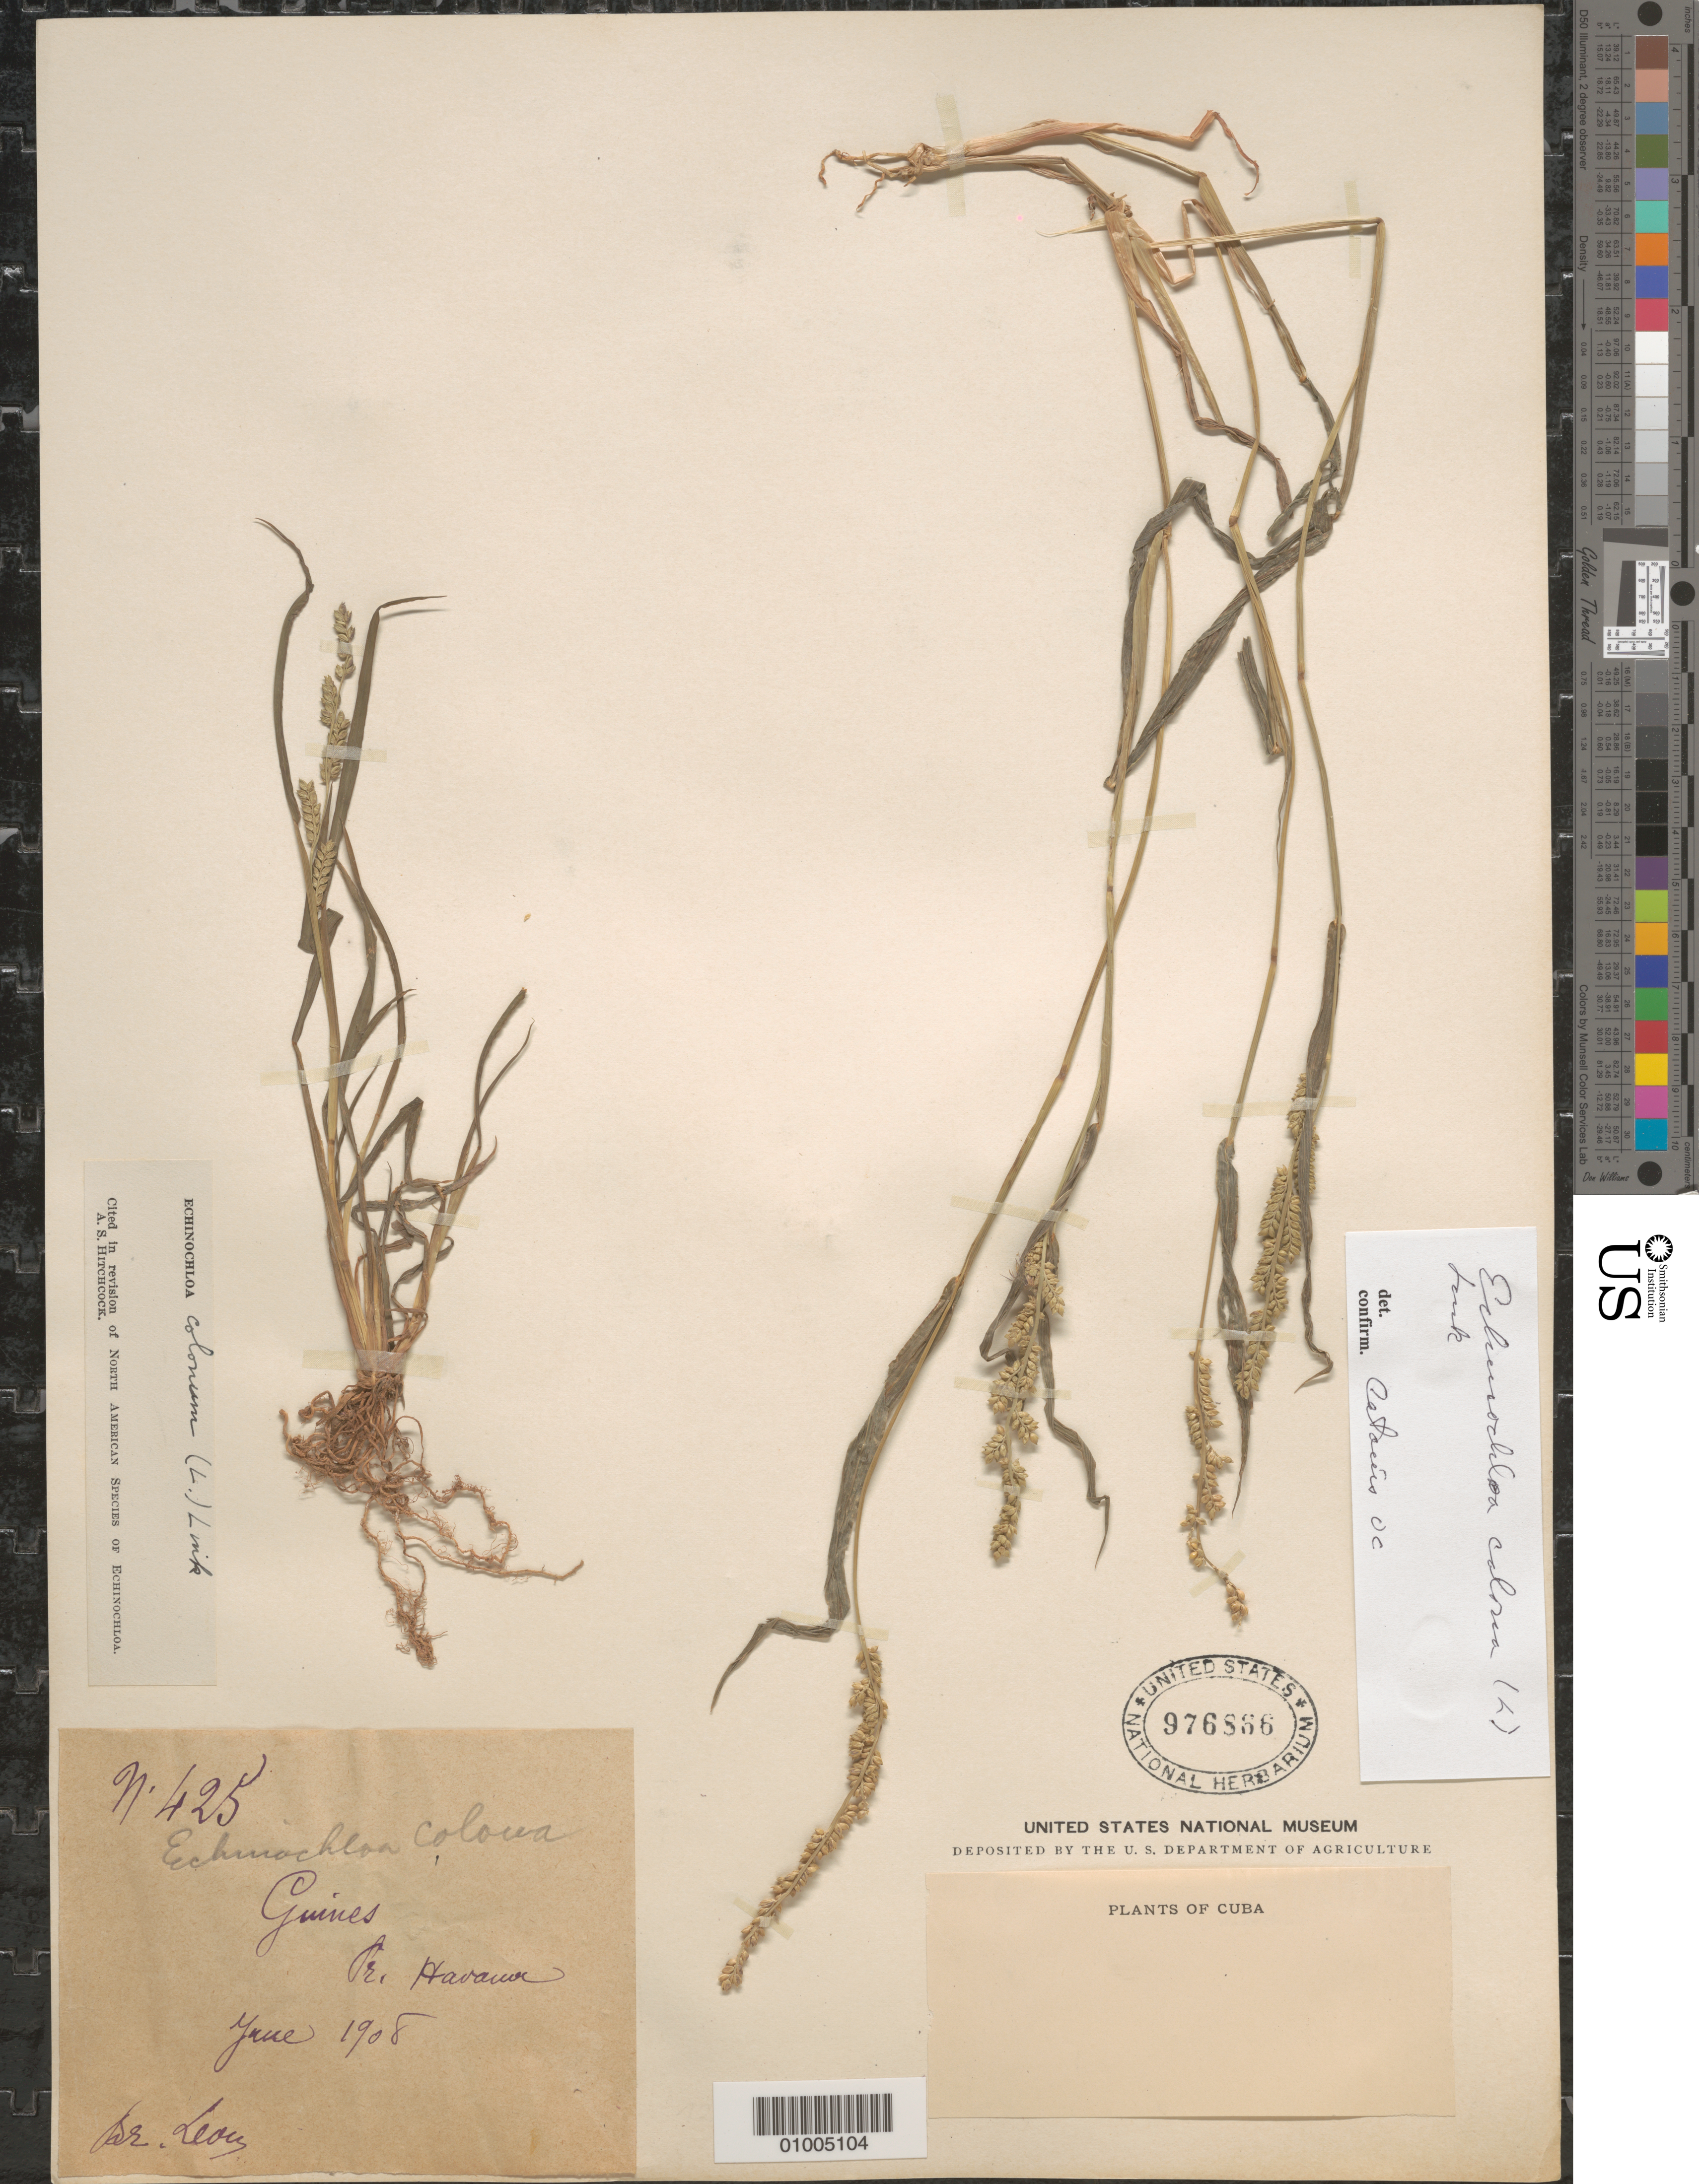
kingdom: Plantae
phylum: Tracheophyta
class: Liliopsida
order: Poales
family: Poaceae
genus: Echinochloa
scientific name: Echinochloa colona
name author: (L.) Link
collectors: Bro. León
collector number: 425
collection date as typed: Jun 1908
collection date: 1908-06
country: Cuba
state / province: La Habana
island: Cuba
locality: Guines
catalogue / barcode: US 976866